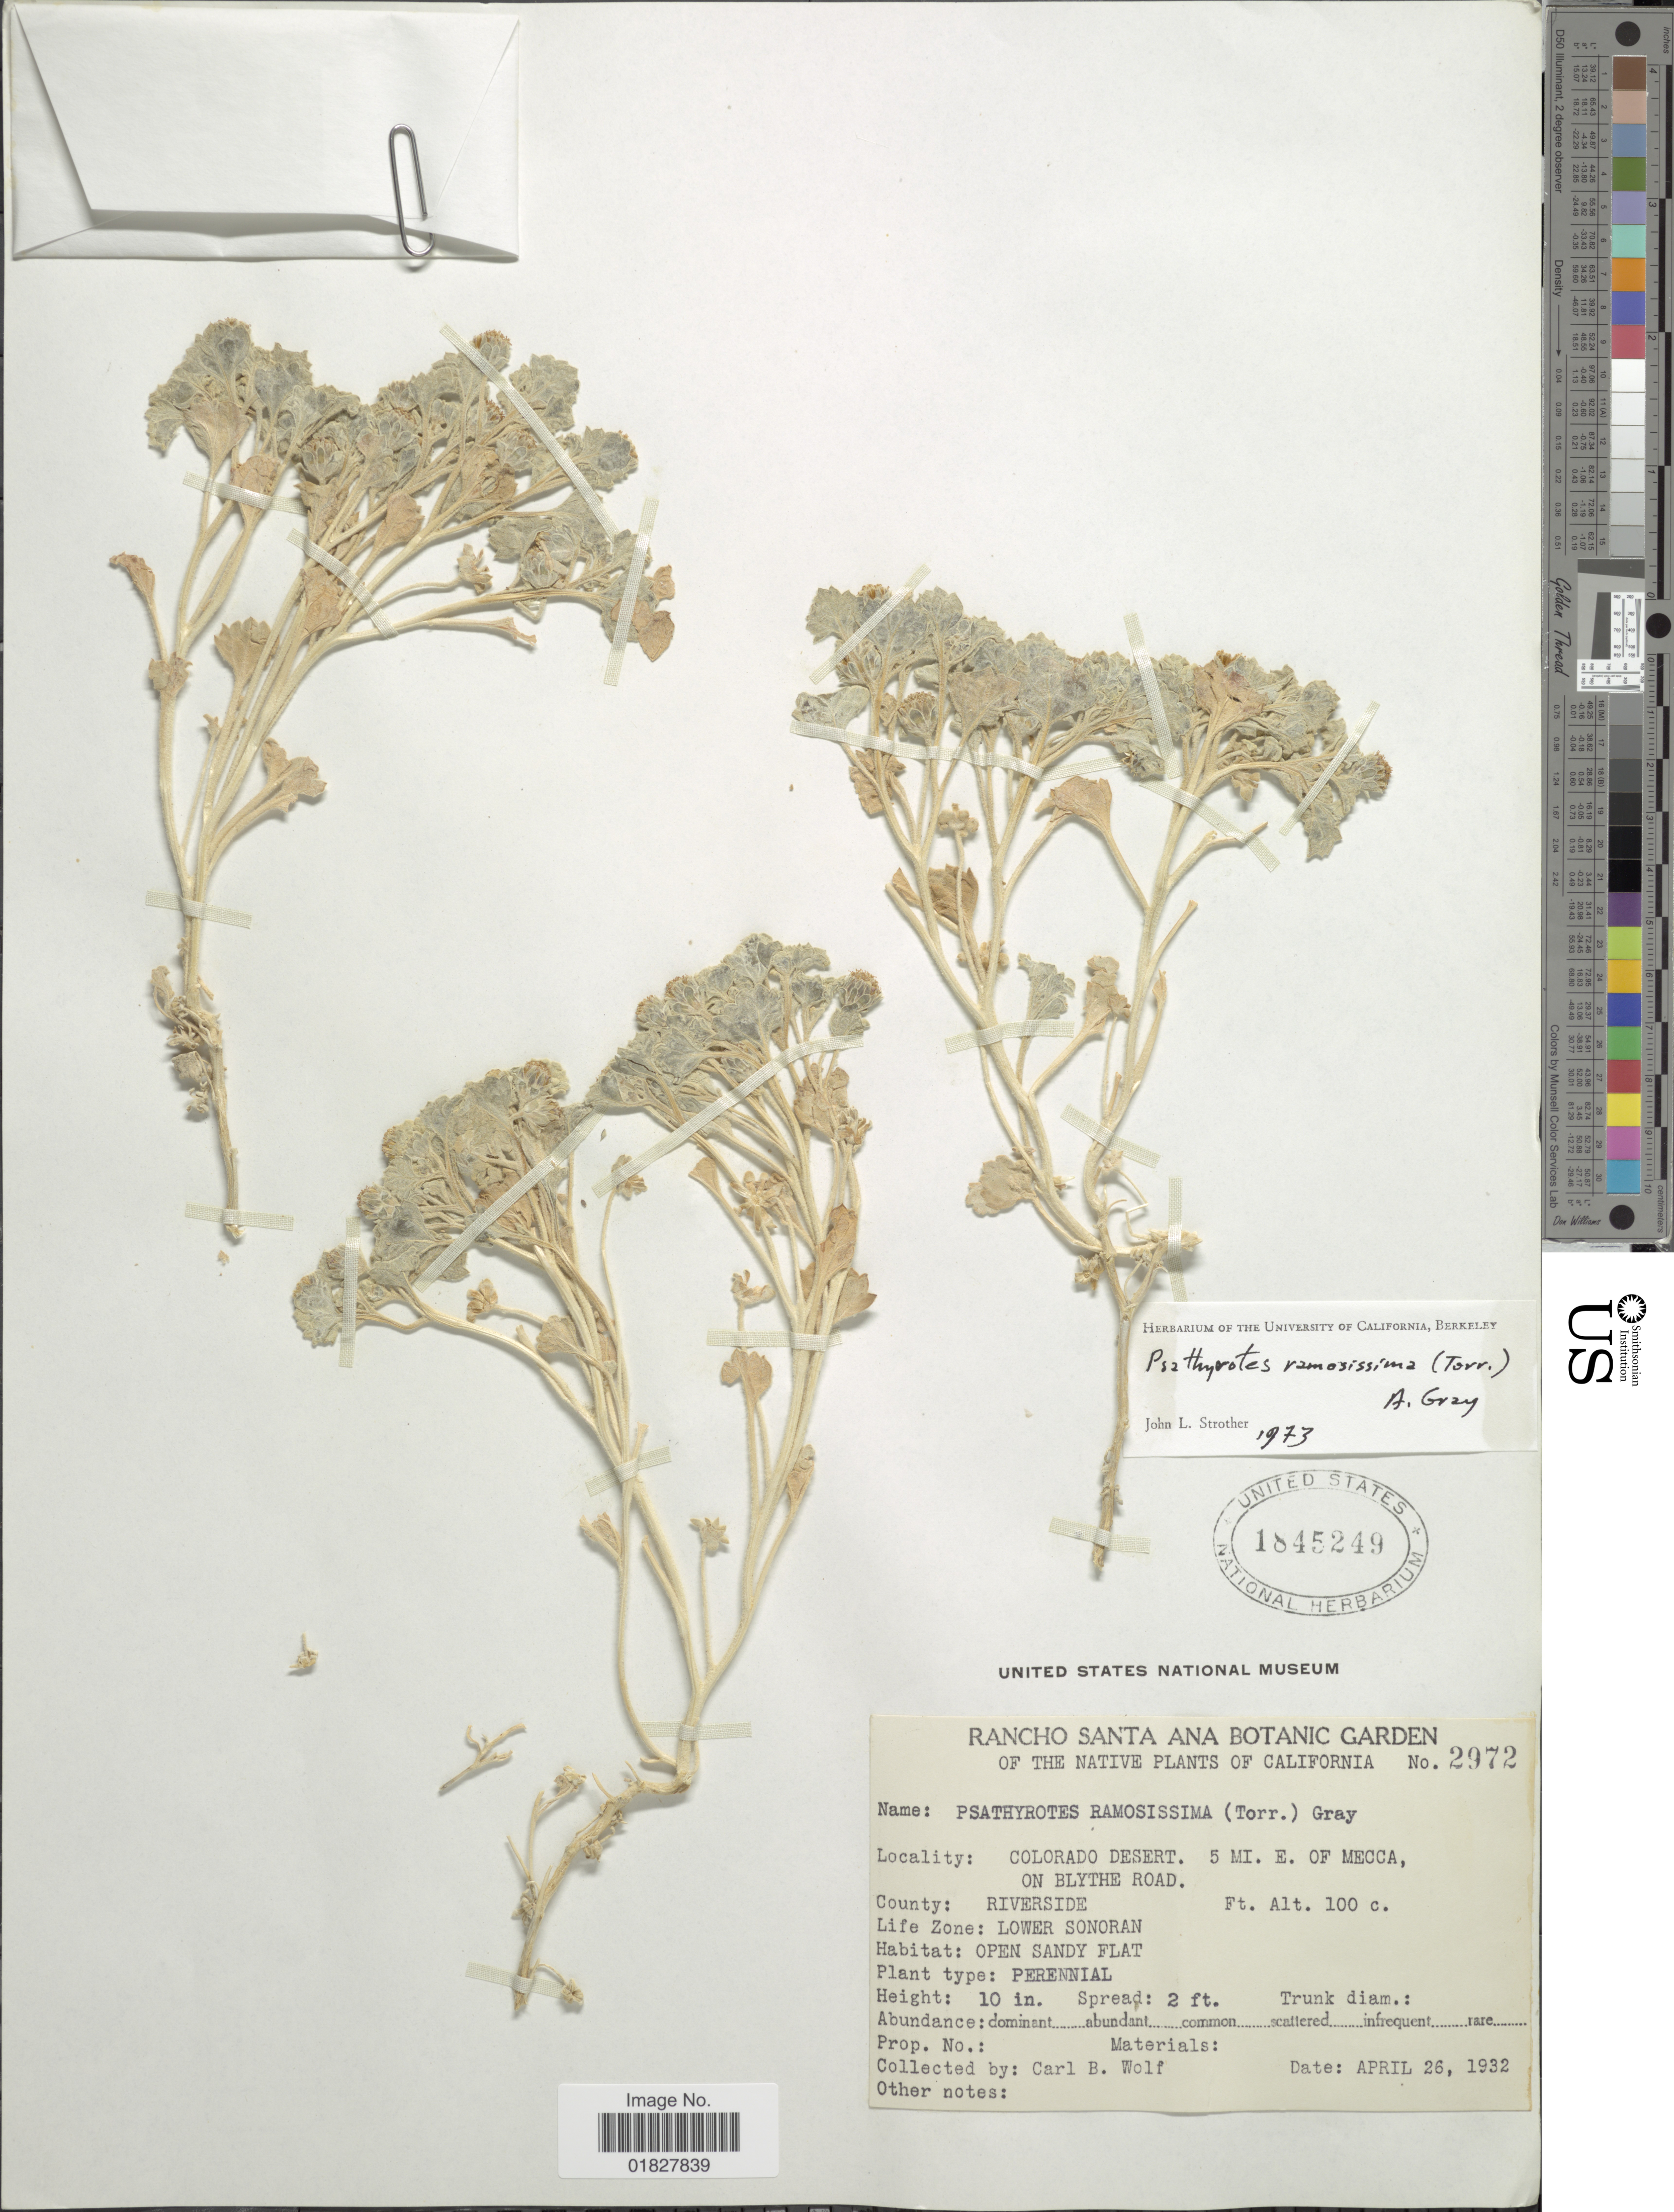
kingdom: Plantae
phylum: Tracheophyta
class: Magnoliopsida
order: Asterales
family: Asteraceae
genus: Psathyrotes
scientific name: Psathyrotes ramosissima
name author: (Torr.) A. Gray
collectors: C. B. Wolf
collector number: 2972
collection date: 1932-04-26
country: United States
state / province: California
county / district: Riverside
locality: Colorado Desert, 5 mi E. of Mecca, on Blythe Road, County Riverside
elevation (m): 30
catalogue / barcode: US 1845249